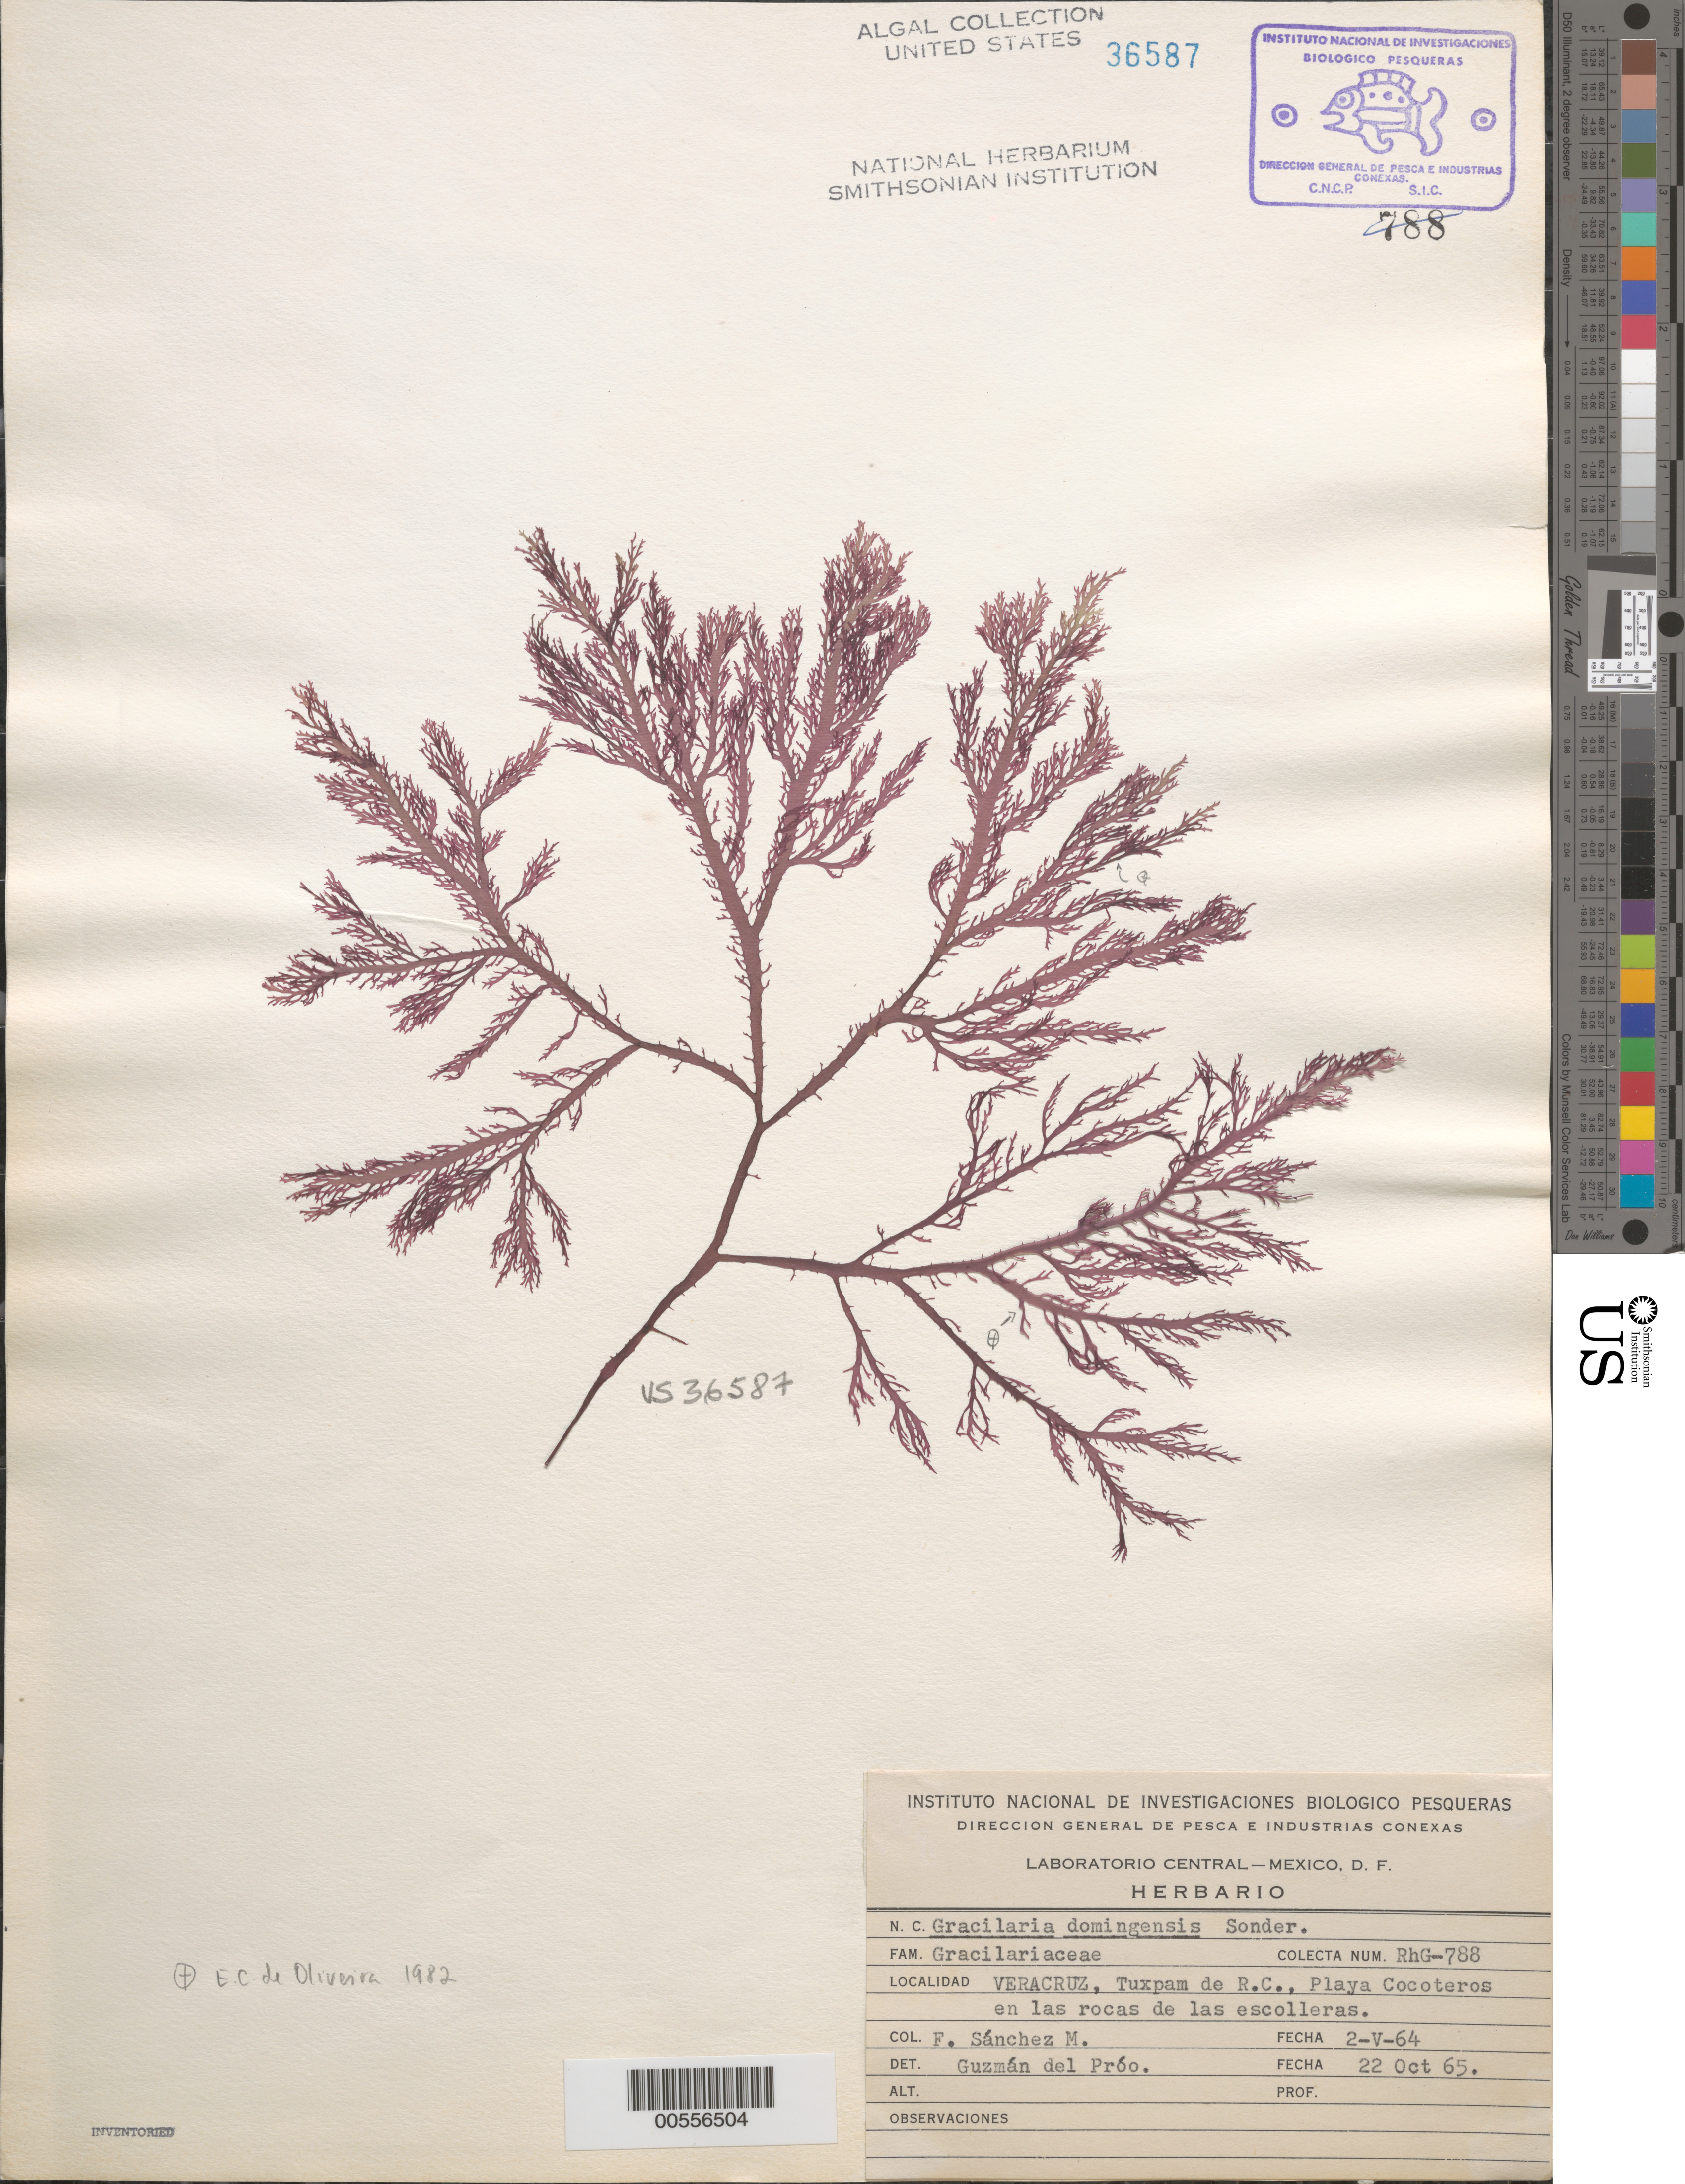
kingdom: Plantae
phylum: Rhodophyta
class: Florideophyceae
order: Gracilariales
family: Gracilariaceae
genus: Gracilaria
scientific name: Gracilaria domingensis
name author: (Kütz.) O.G. Sond. in Dickie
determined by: Guzman del Proo, S.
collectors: F. Sanchez Mtz.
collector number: Rhg-788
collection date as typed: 02 May 1964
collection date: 1964-05-02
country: Mexico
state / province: Veracruz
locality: Playa Cocoteros, Tuxpan de Rodriguez Cano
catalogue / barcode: US 36587